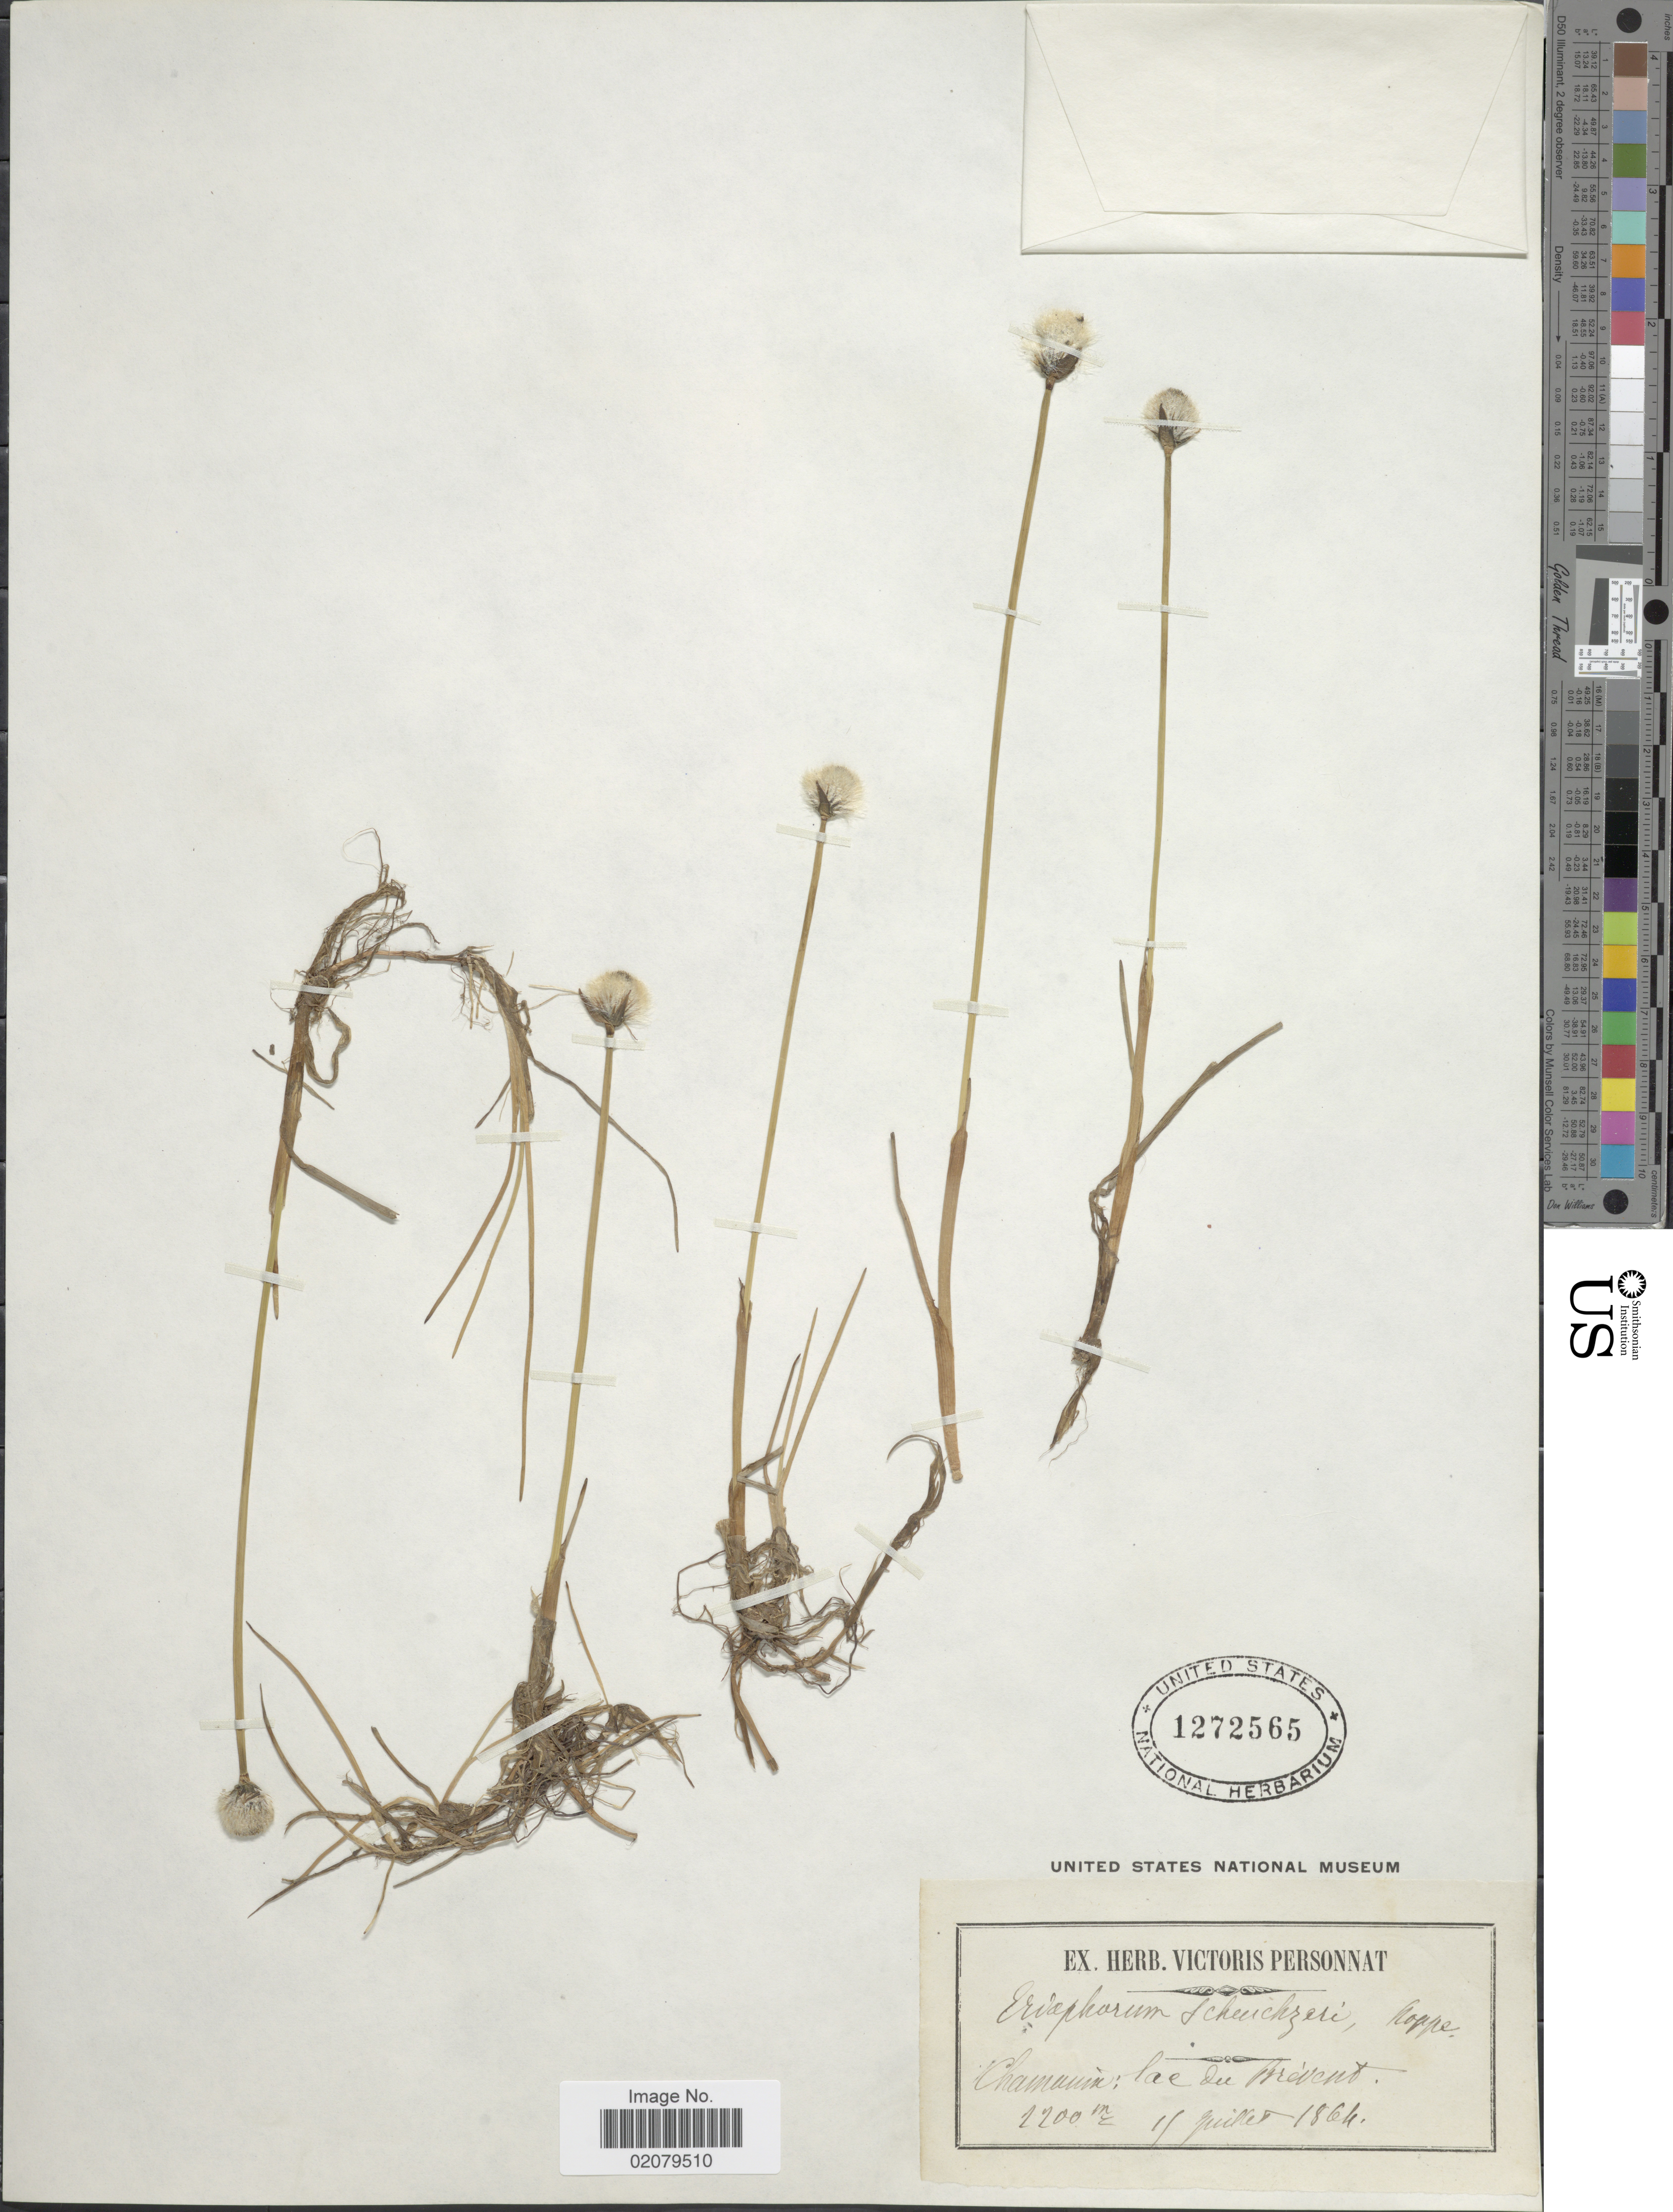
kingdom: Plantae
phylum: Tracheophyta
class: Liliopsida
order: Poales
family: Cyperaceae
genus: Eriophorum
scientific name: Eriophorum scheuchzeri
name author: Hoppe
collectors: ex herb. Victoris Personnat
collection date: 1864-07-01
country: France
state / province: Auvergne-Rhône-Alpes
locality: Chamonix: Lac du Brévent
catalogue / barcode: US 1272565